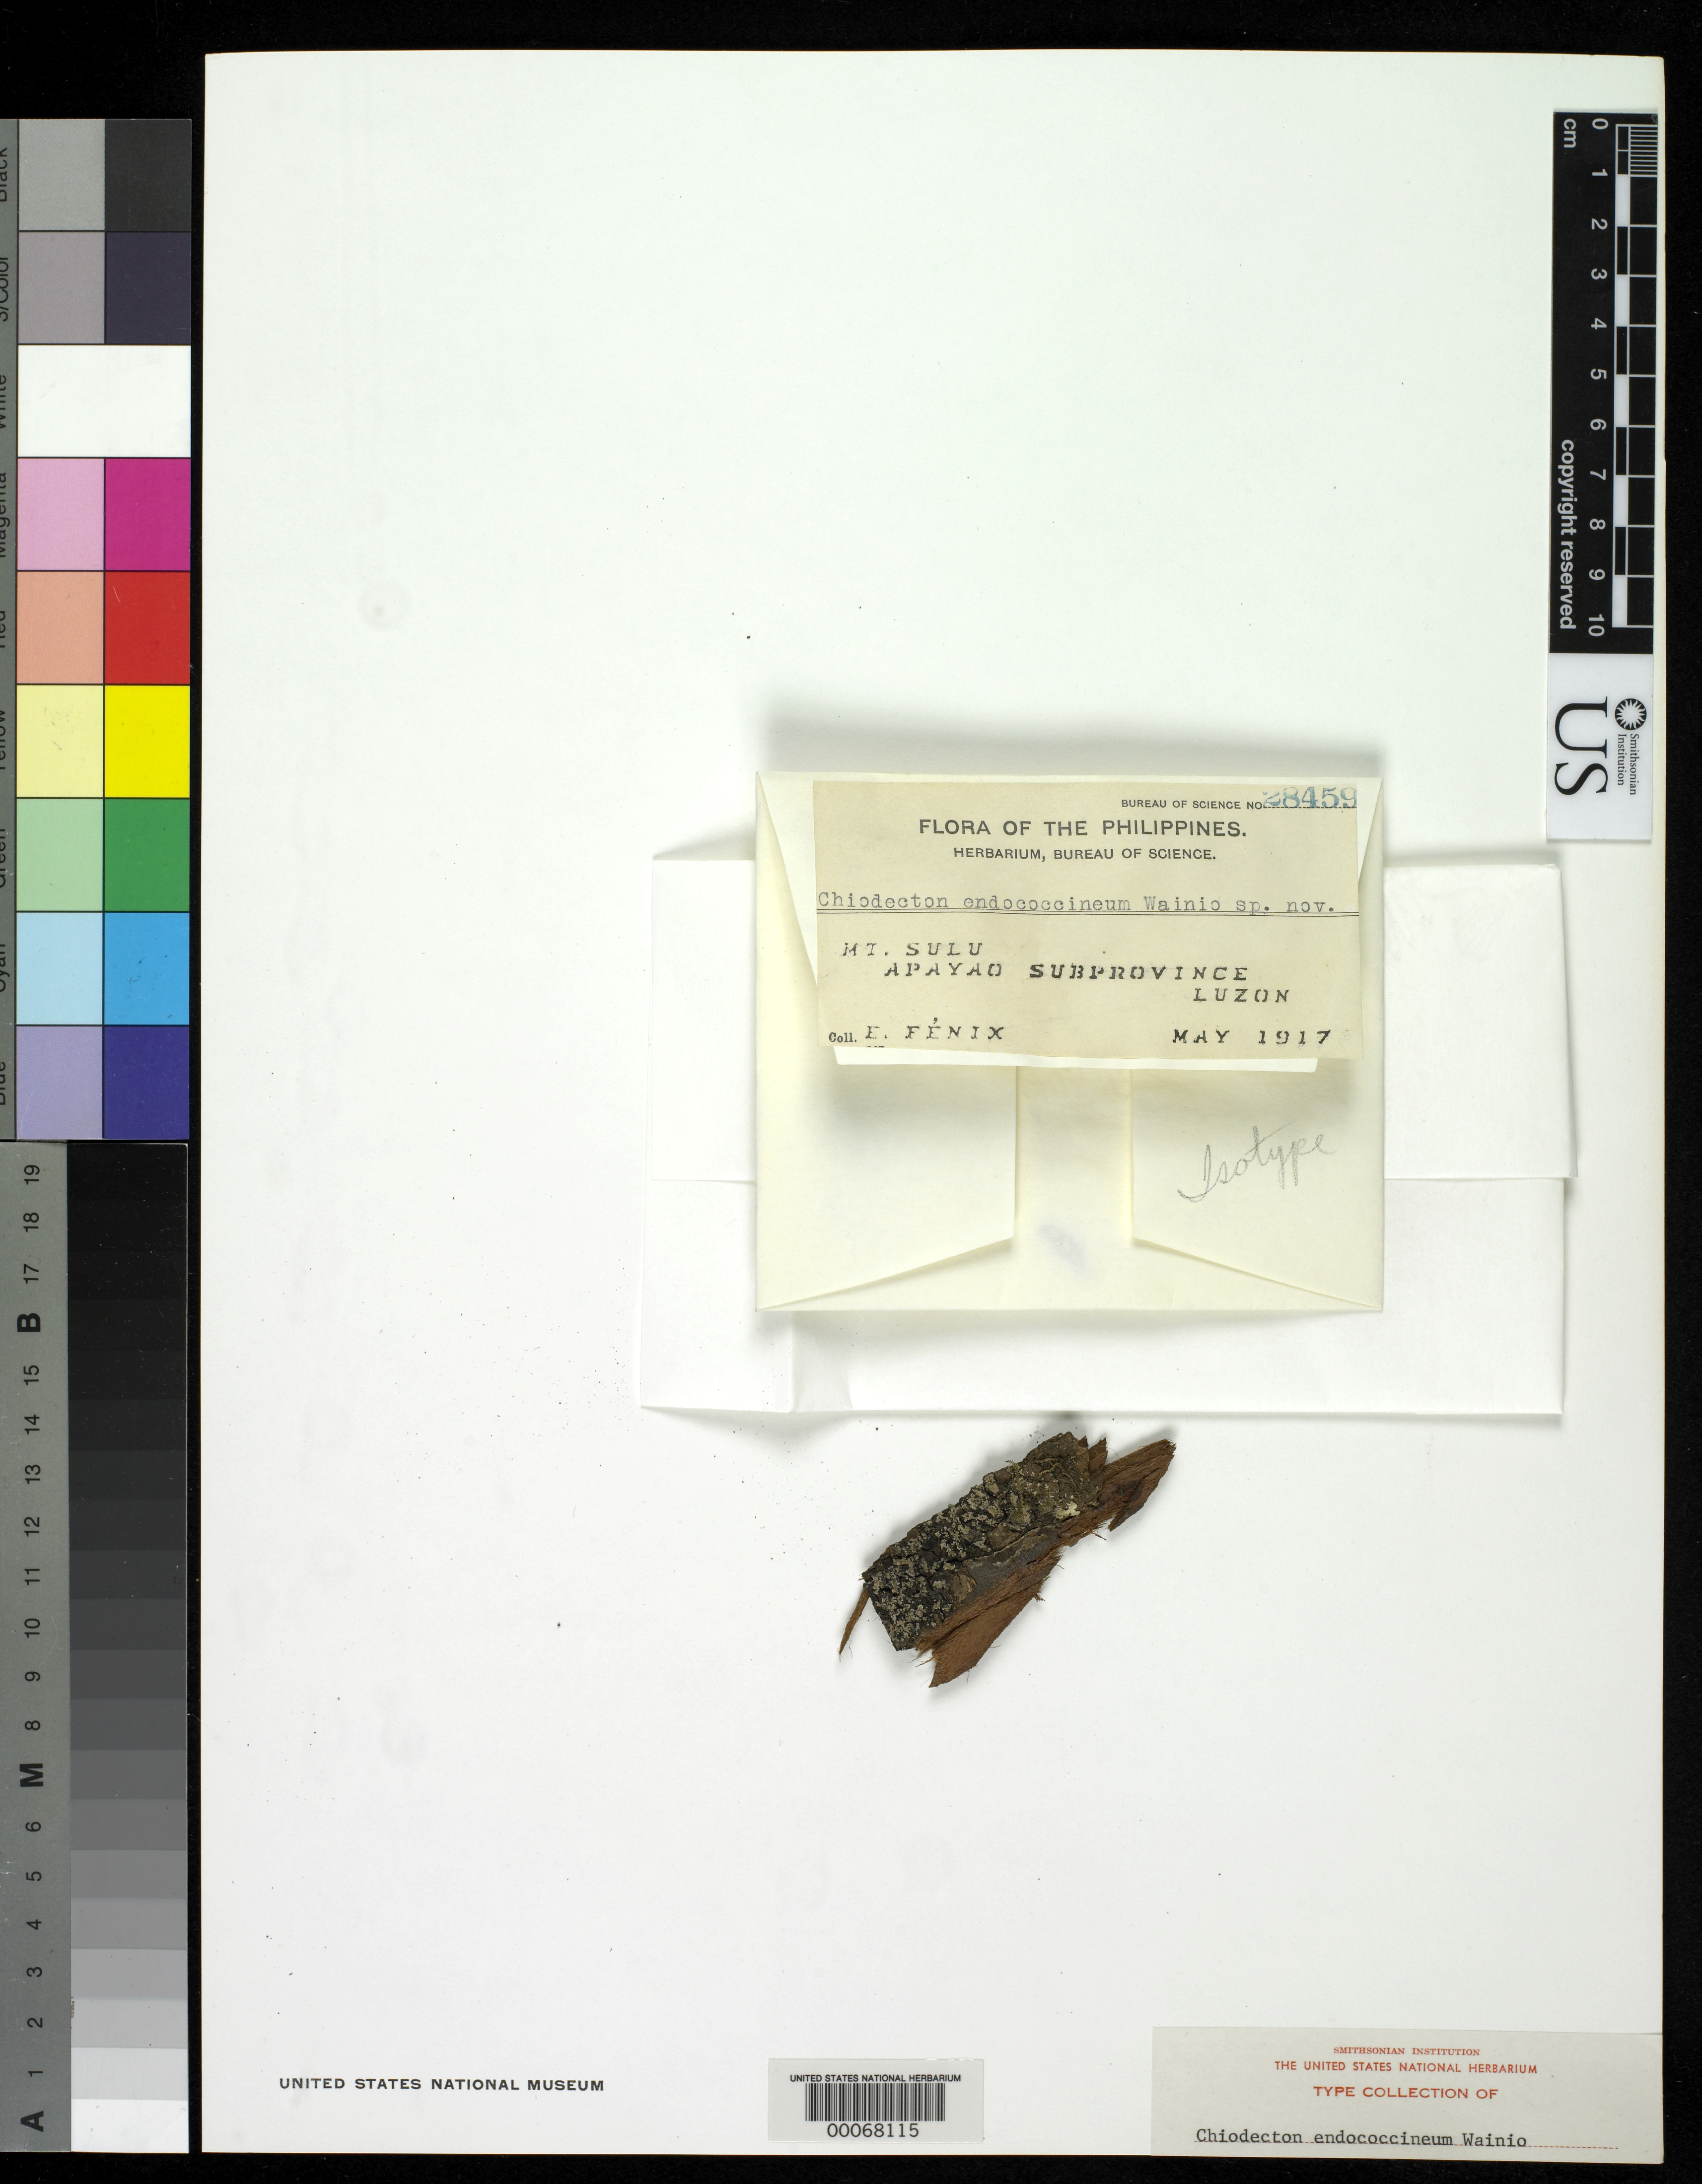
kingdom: Fungi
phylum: Ascomycota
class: Arthoniomycetes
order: Arthoniales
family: Roccellaceae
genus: Chiodecton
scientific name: Chiodecton endococcineum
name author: Vain.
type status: Isotype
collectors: E. Fenix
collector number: Bur. Sci. 28456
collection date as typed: May 1917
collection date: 1917-05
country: Philippines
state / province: Cordillera (Administrative Region)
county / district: Apayao / Kalinga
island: Luzon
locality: Mt. Sulu.